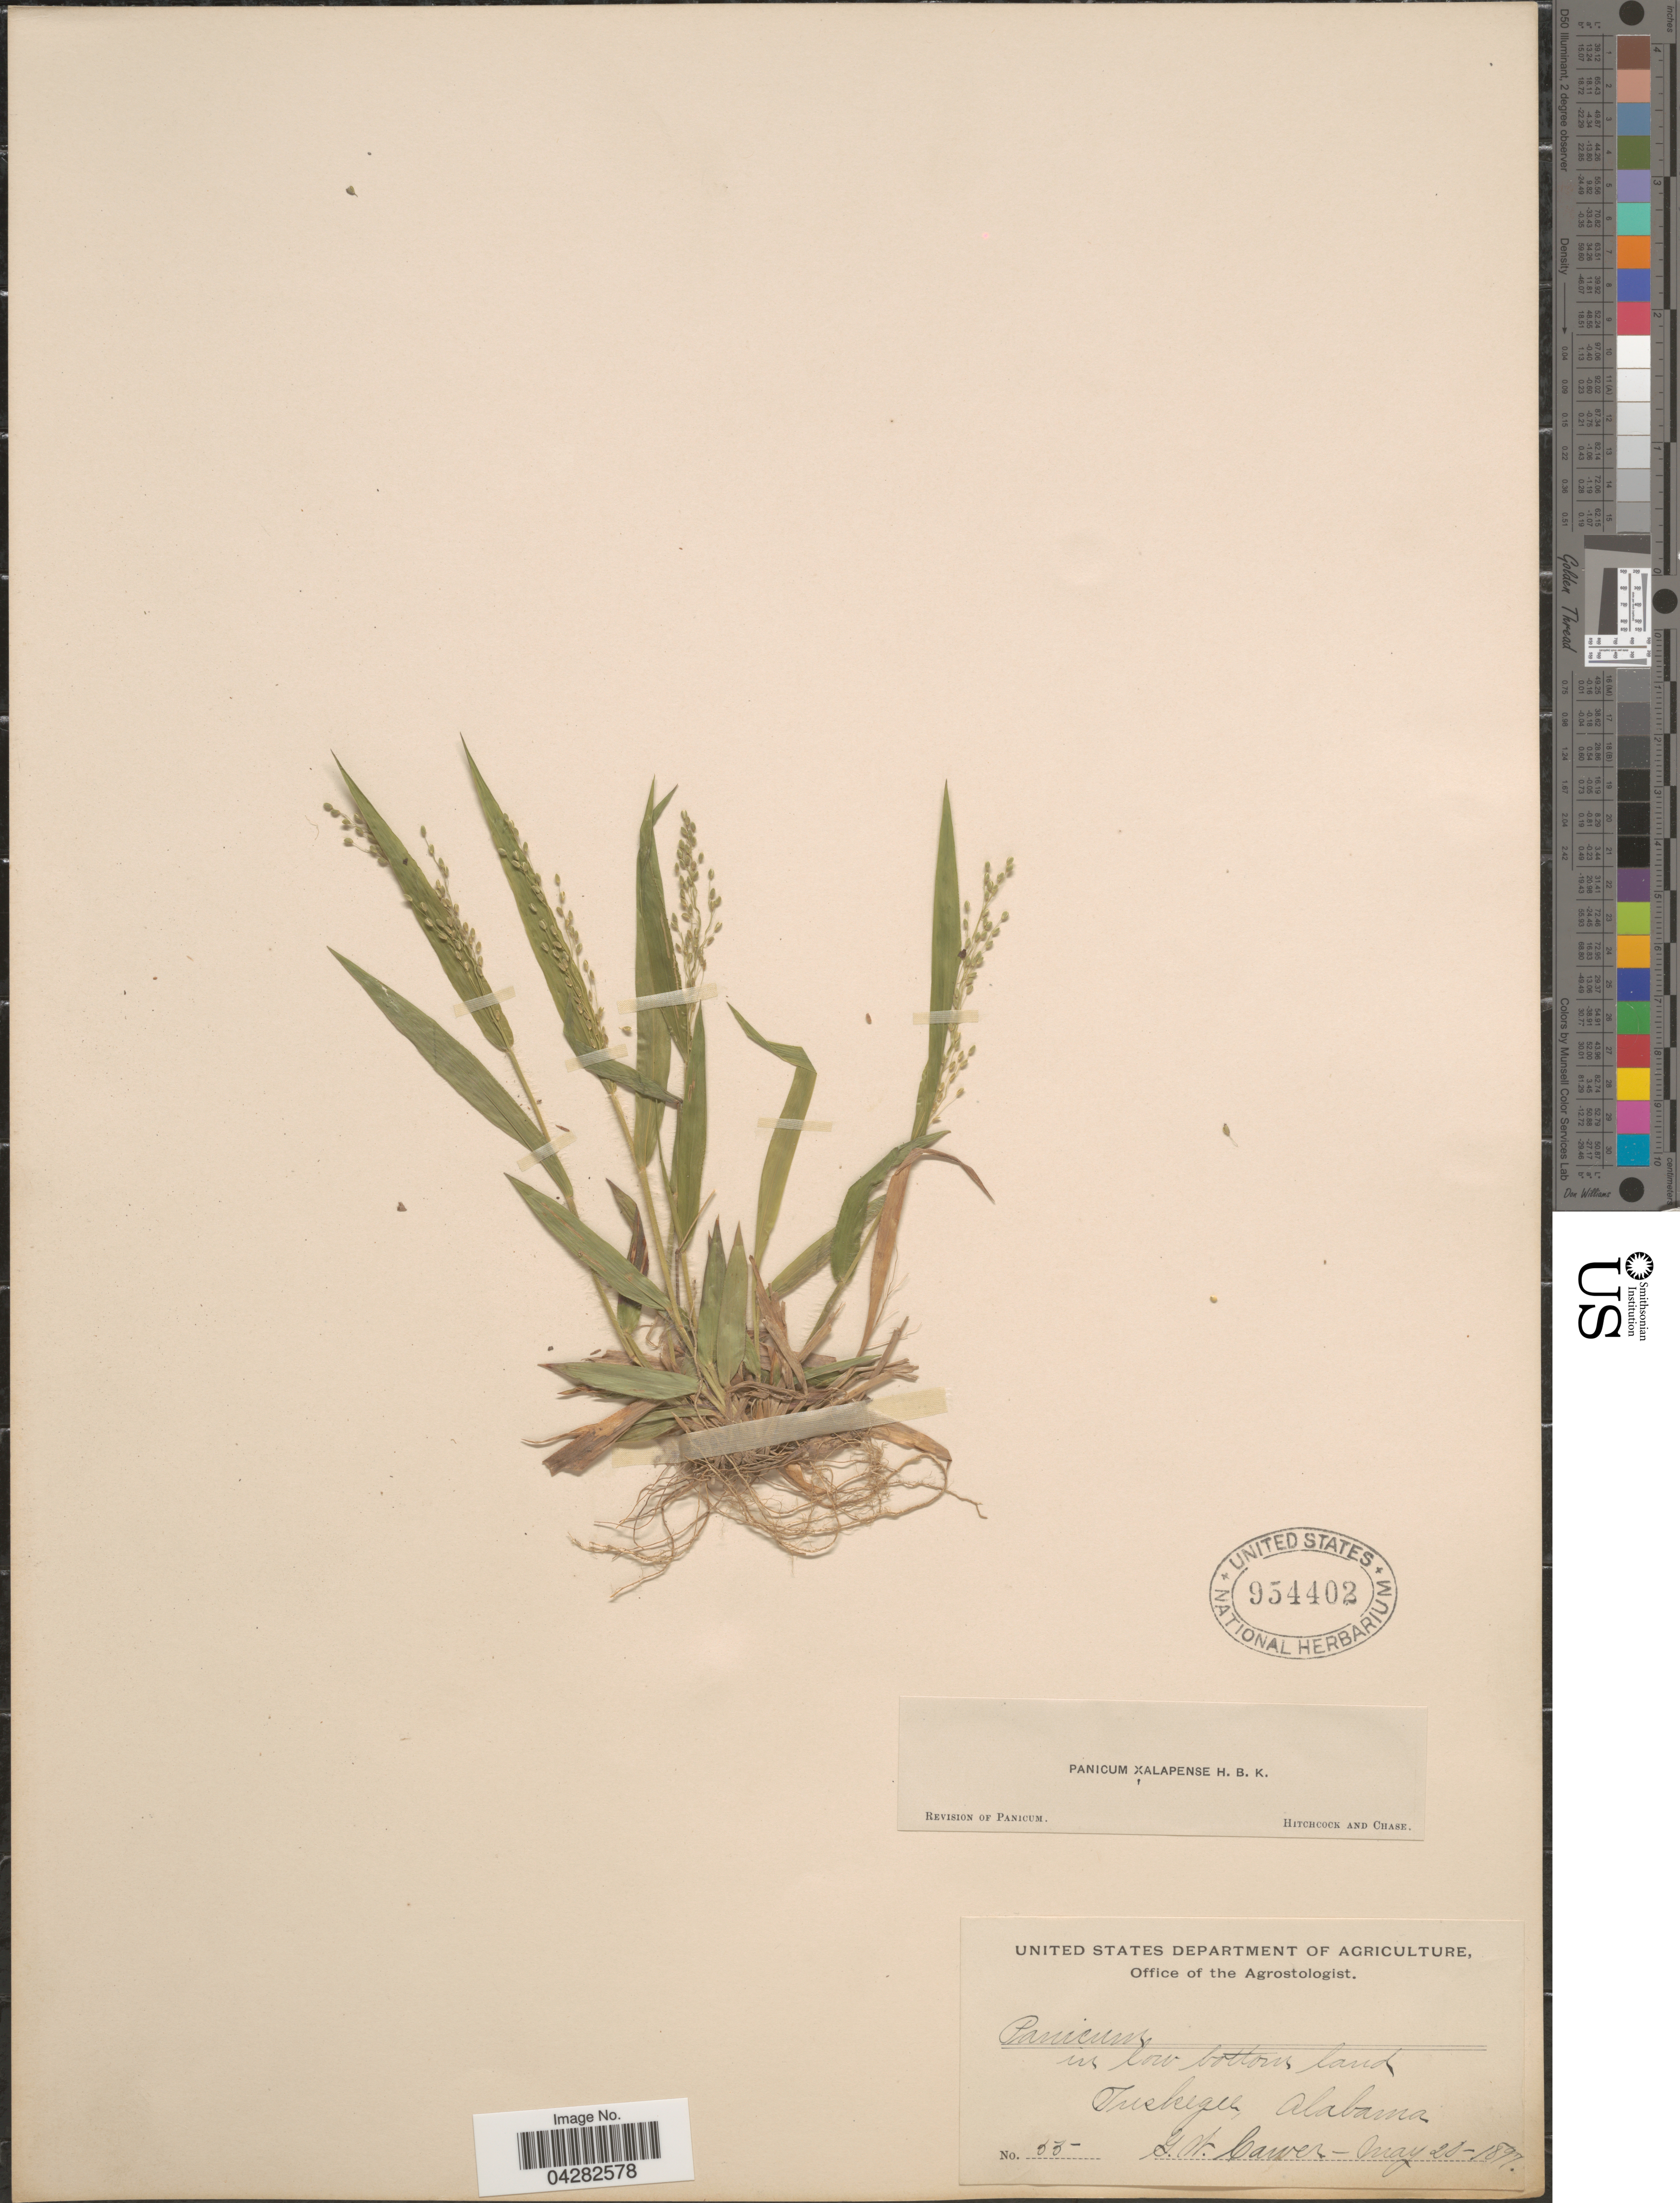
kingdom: Plantae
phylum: Tracheophyta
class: Liliopsida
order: Poales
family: Poaceae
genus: Dichanthelium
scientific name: Dichanthelium laxiflorum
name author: (Lam.) Gould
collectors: G. Cawer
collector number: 55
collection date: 1897-05-20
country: United States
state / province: Alabama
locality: Tuskegee.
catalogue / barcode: US 954402